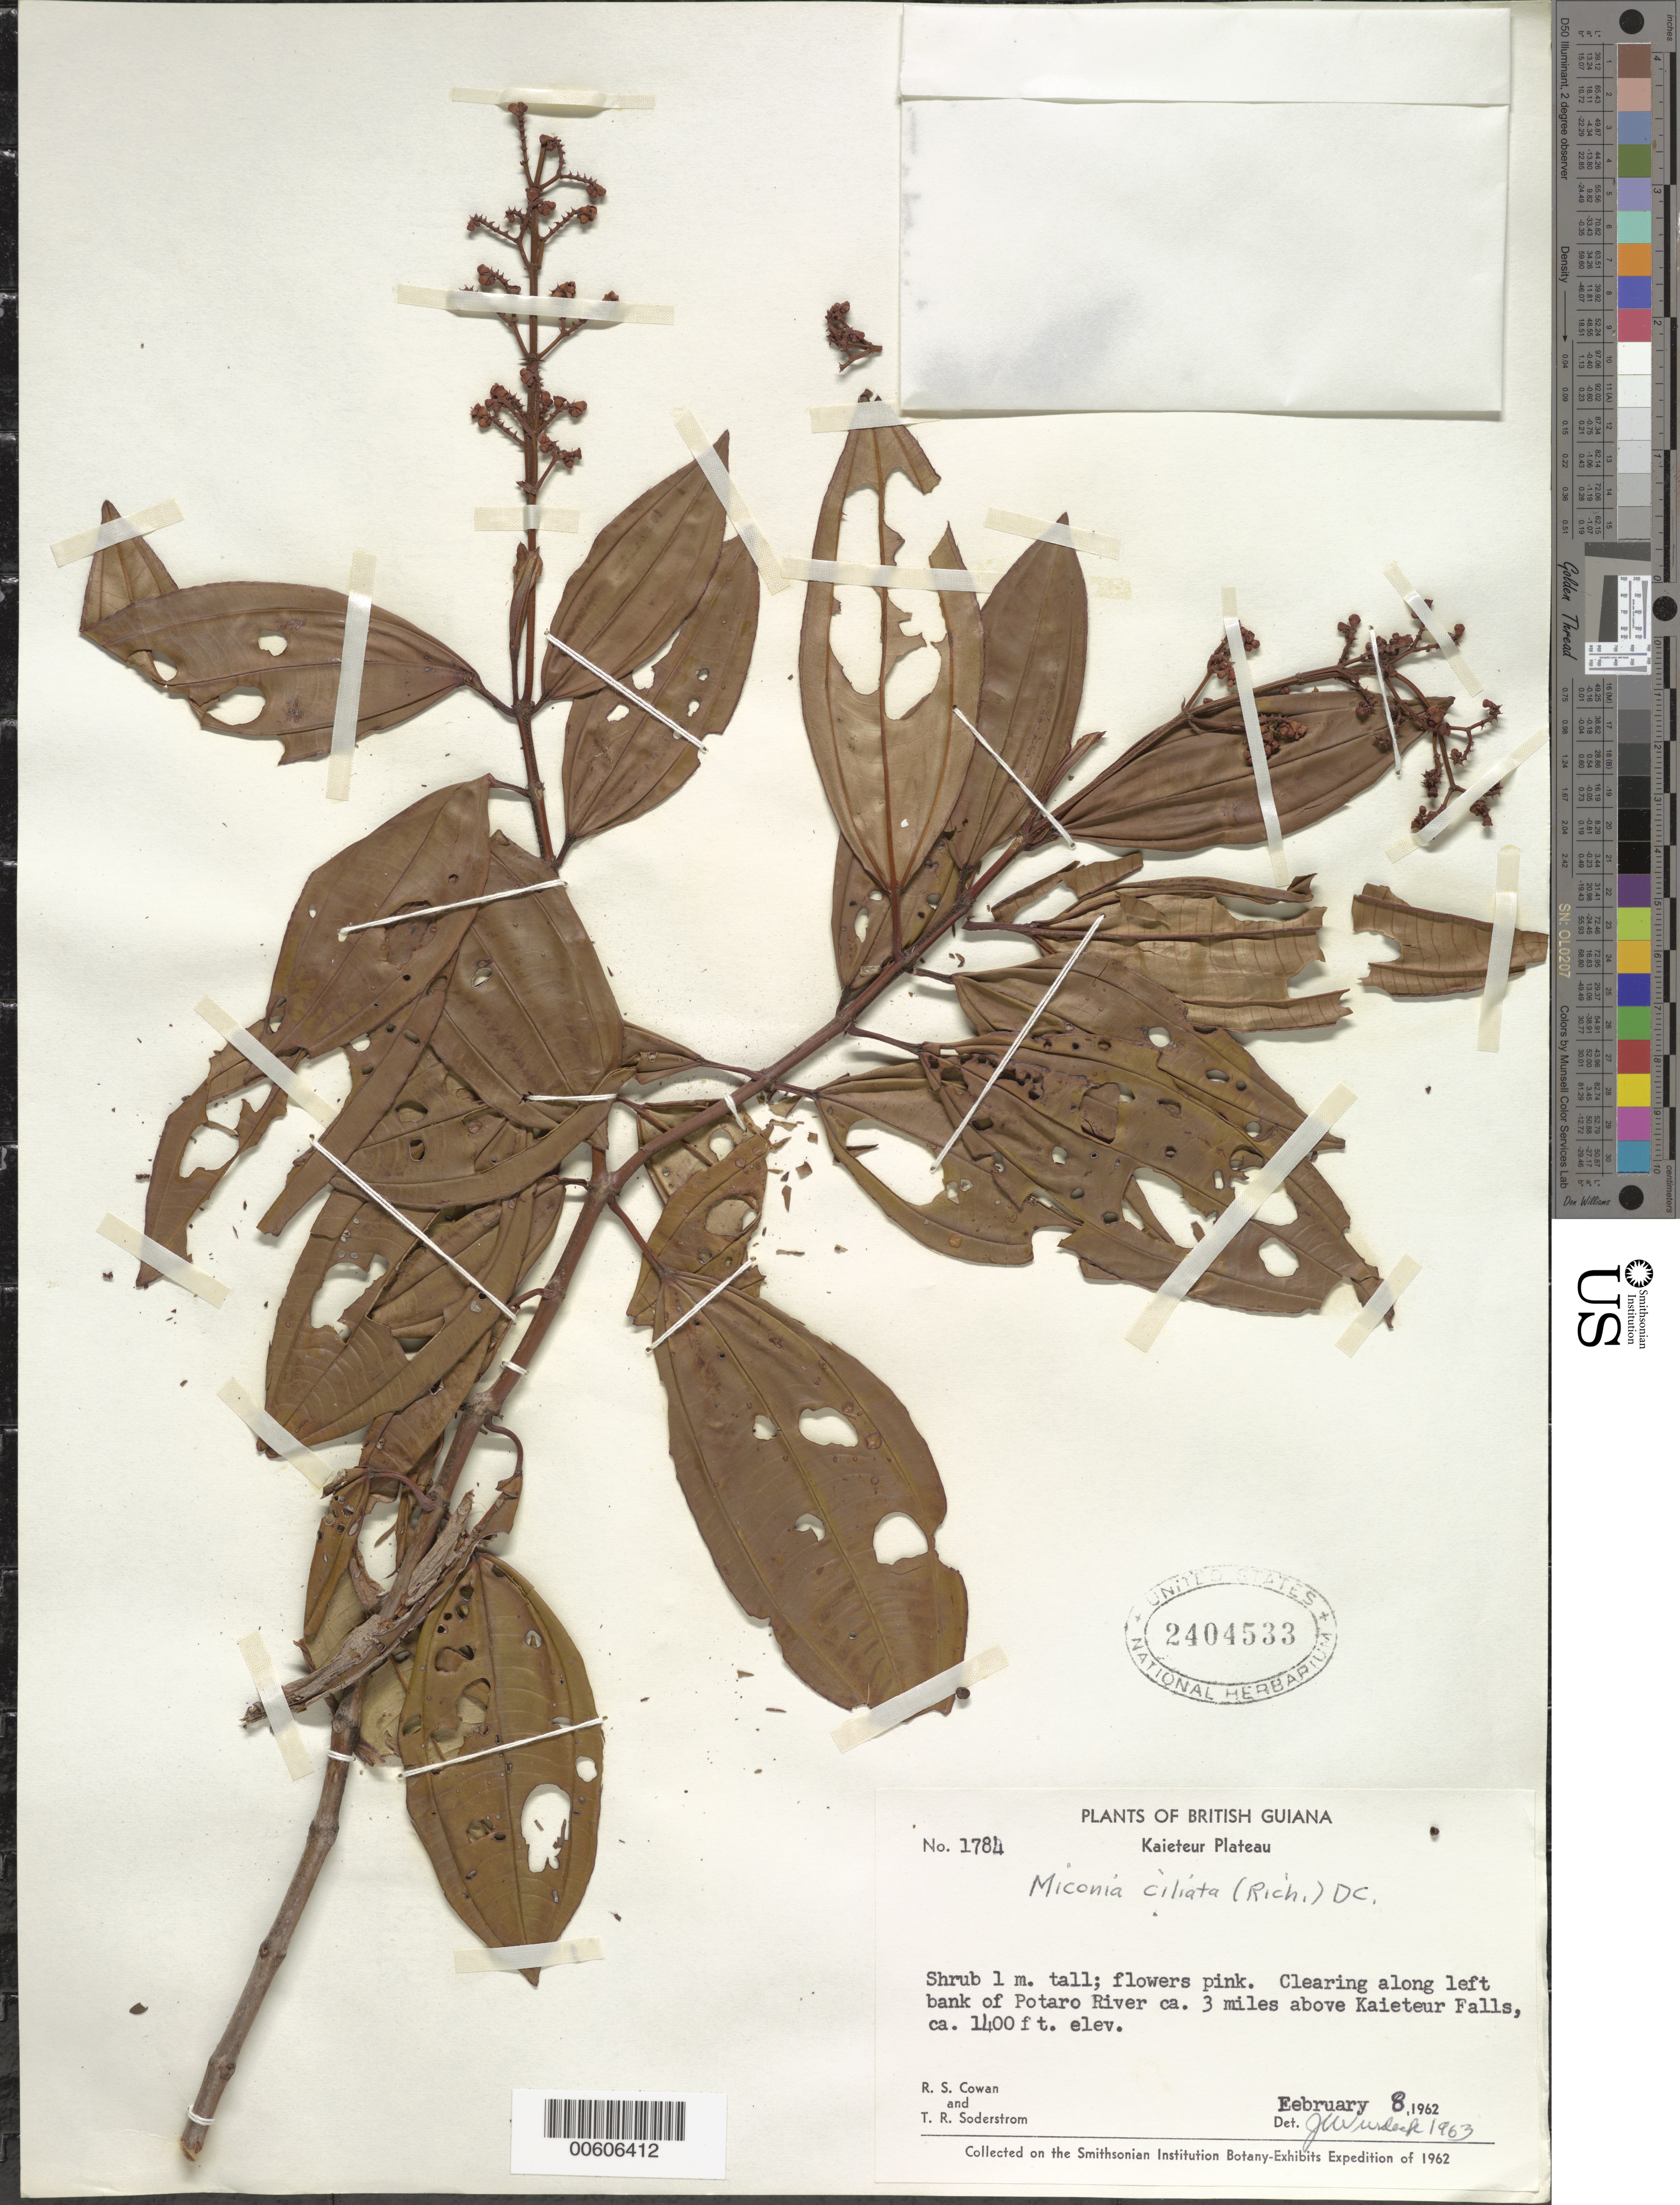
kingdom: Plantae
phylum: Tracheophyta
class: Magnoliopsida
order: Myrtales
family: Melastomataceae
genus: Miconia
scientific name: Miconia ciliata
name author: (Rich.) DC.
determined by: Wurdack, John J., (US), US (UNITED STATES)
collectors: R. S. Cowan & T. R. Soderstrom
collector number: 1784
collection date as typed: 8-Feb-62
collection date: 1962-02-08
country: Guyana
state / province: Potaro-Siparuni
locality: Kaieteur Plateau, Potaro R., 3 mi. above Kaieteur Falls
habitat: Clearing along bank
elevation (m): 427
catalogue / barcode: US 2404533